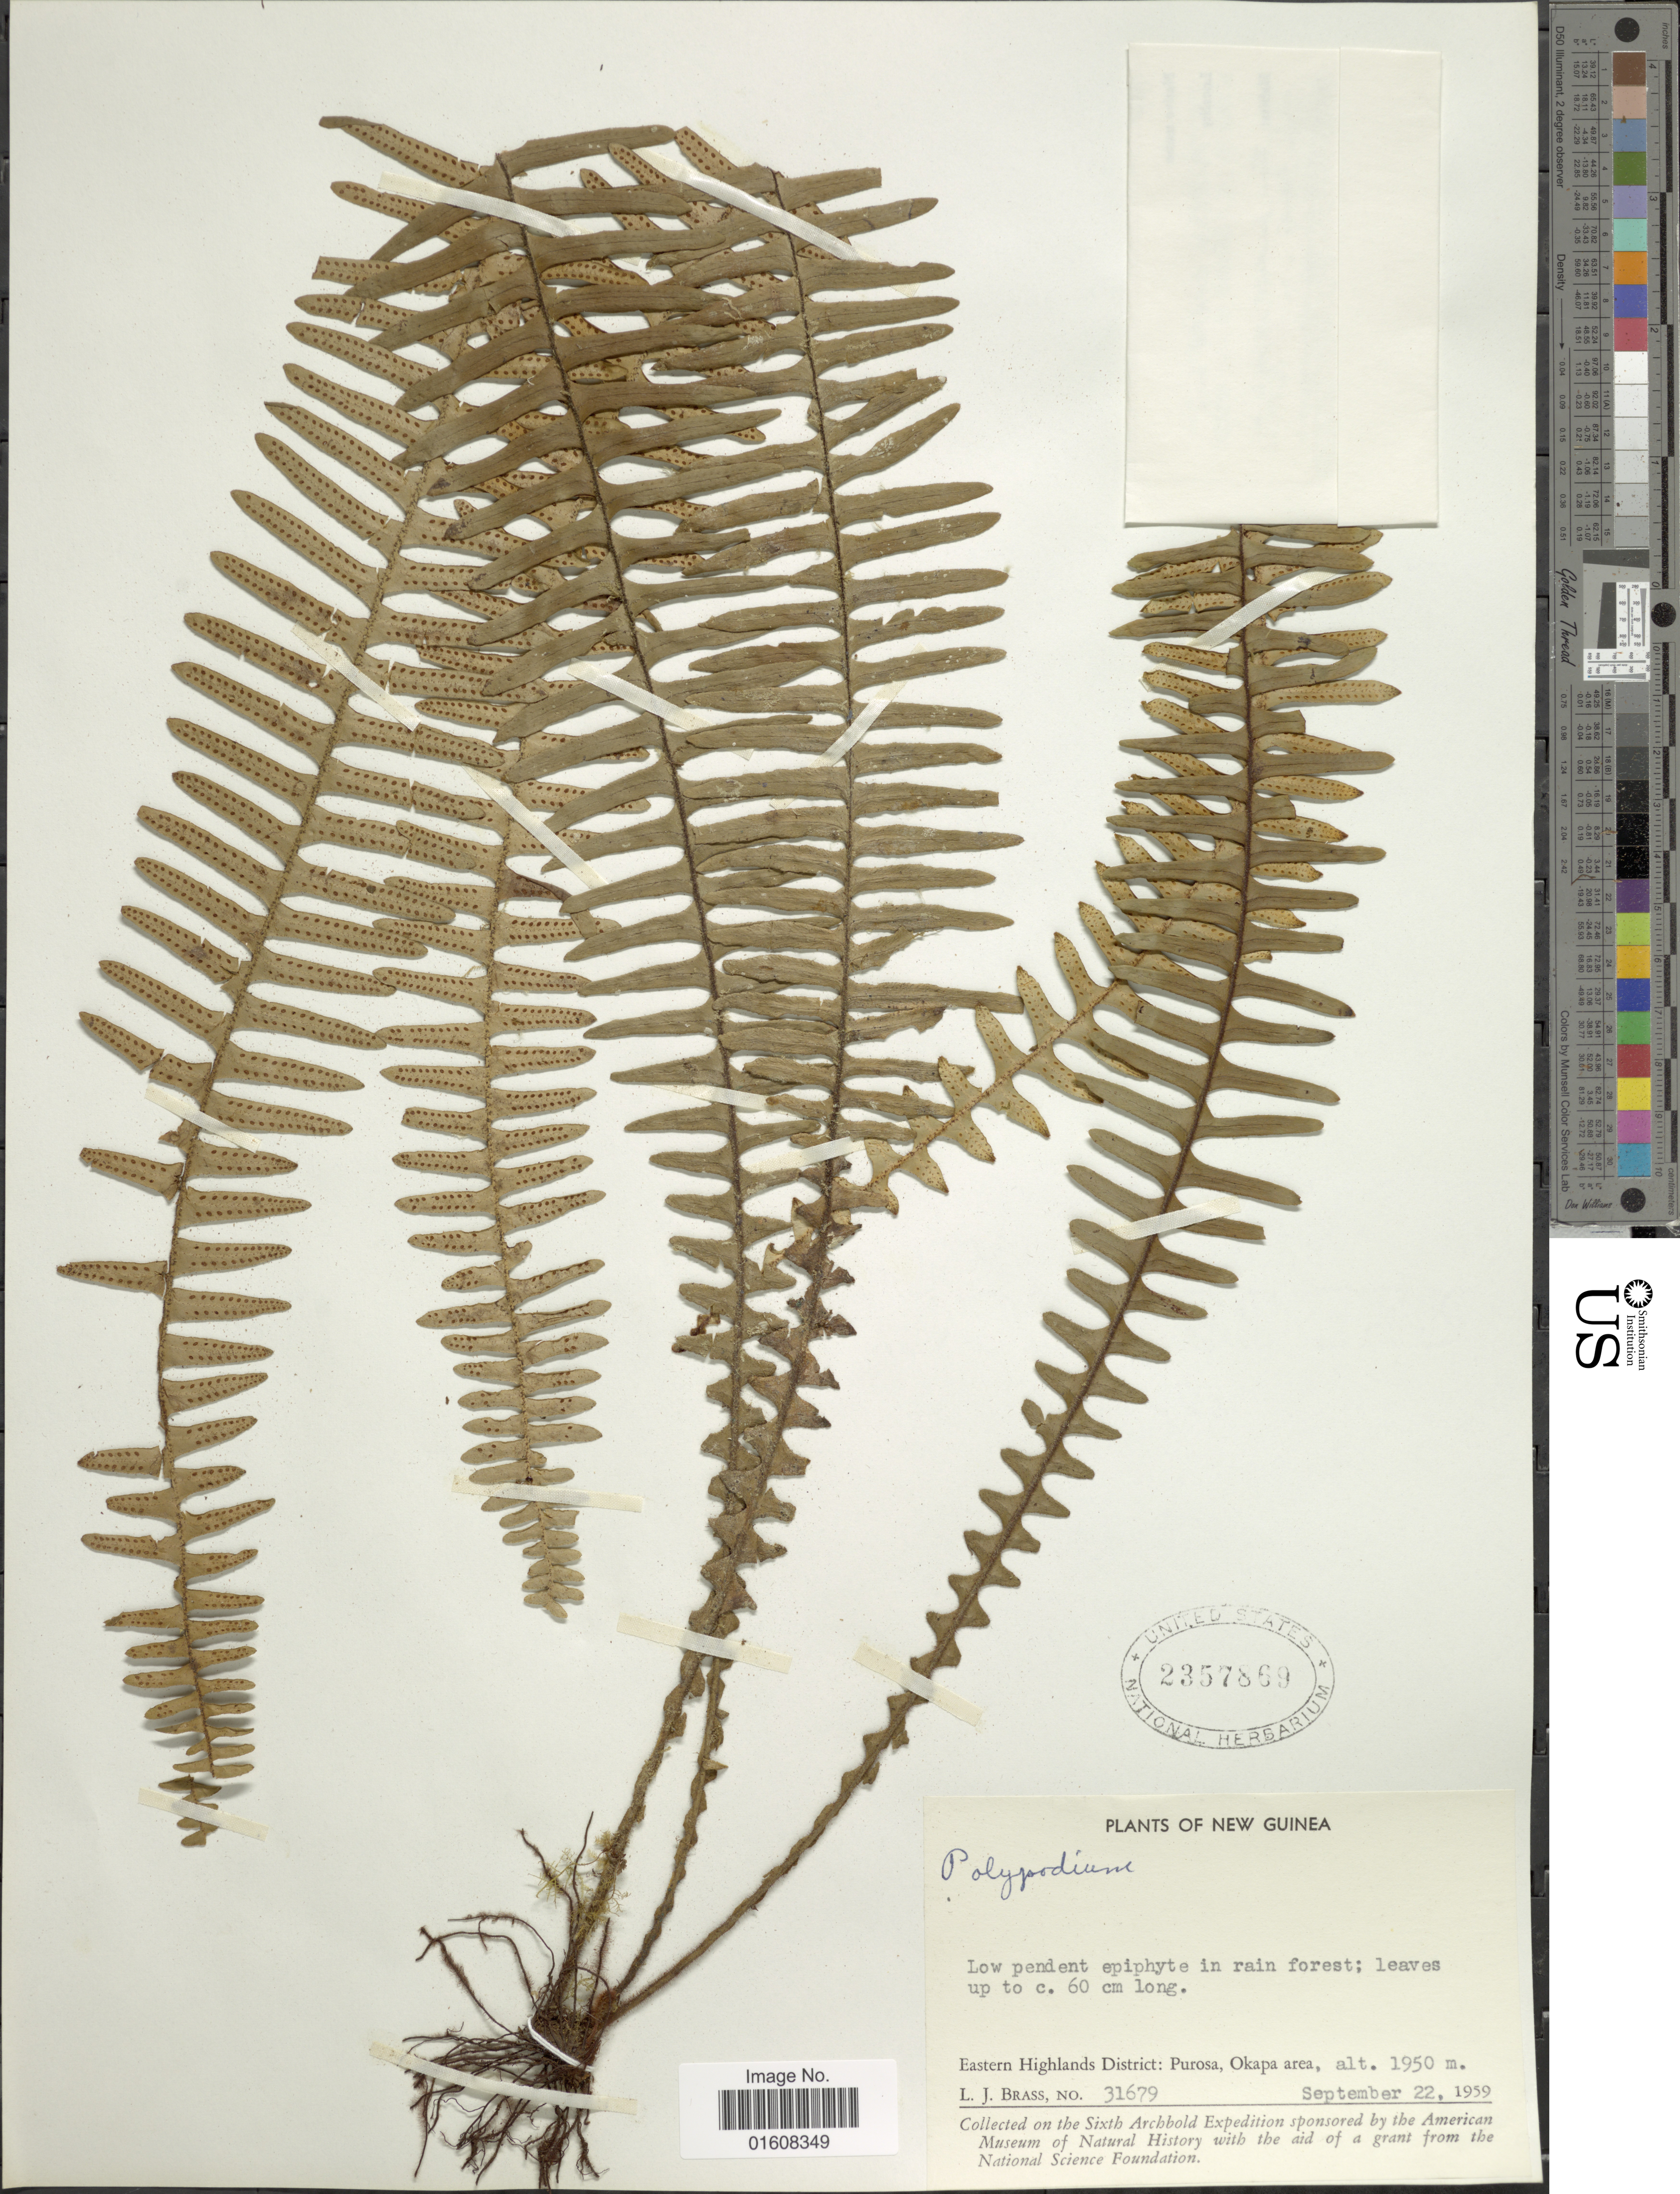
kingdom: Plantae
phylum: Tracheophyta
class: Polypodiopsida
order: Polypodiales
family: Polypodiaceae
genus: Grammitis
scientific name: Grammitis sp.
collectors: L. J. Brass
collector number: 31679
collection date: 1959-09-22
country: Papua New Guinea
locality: New Guinea. Eastern Highlands District: Purosa, Okapa area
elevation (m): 1950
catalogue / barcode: US 2357869